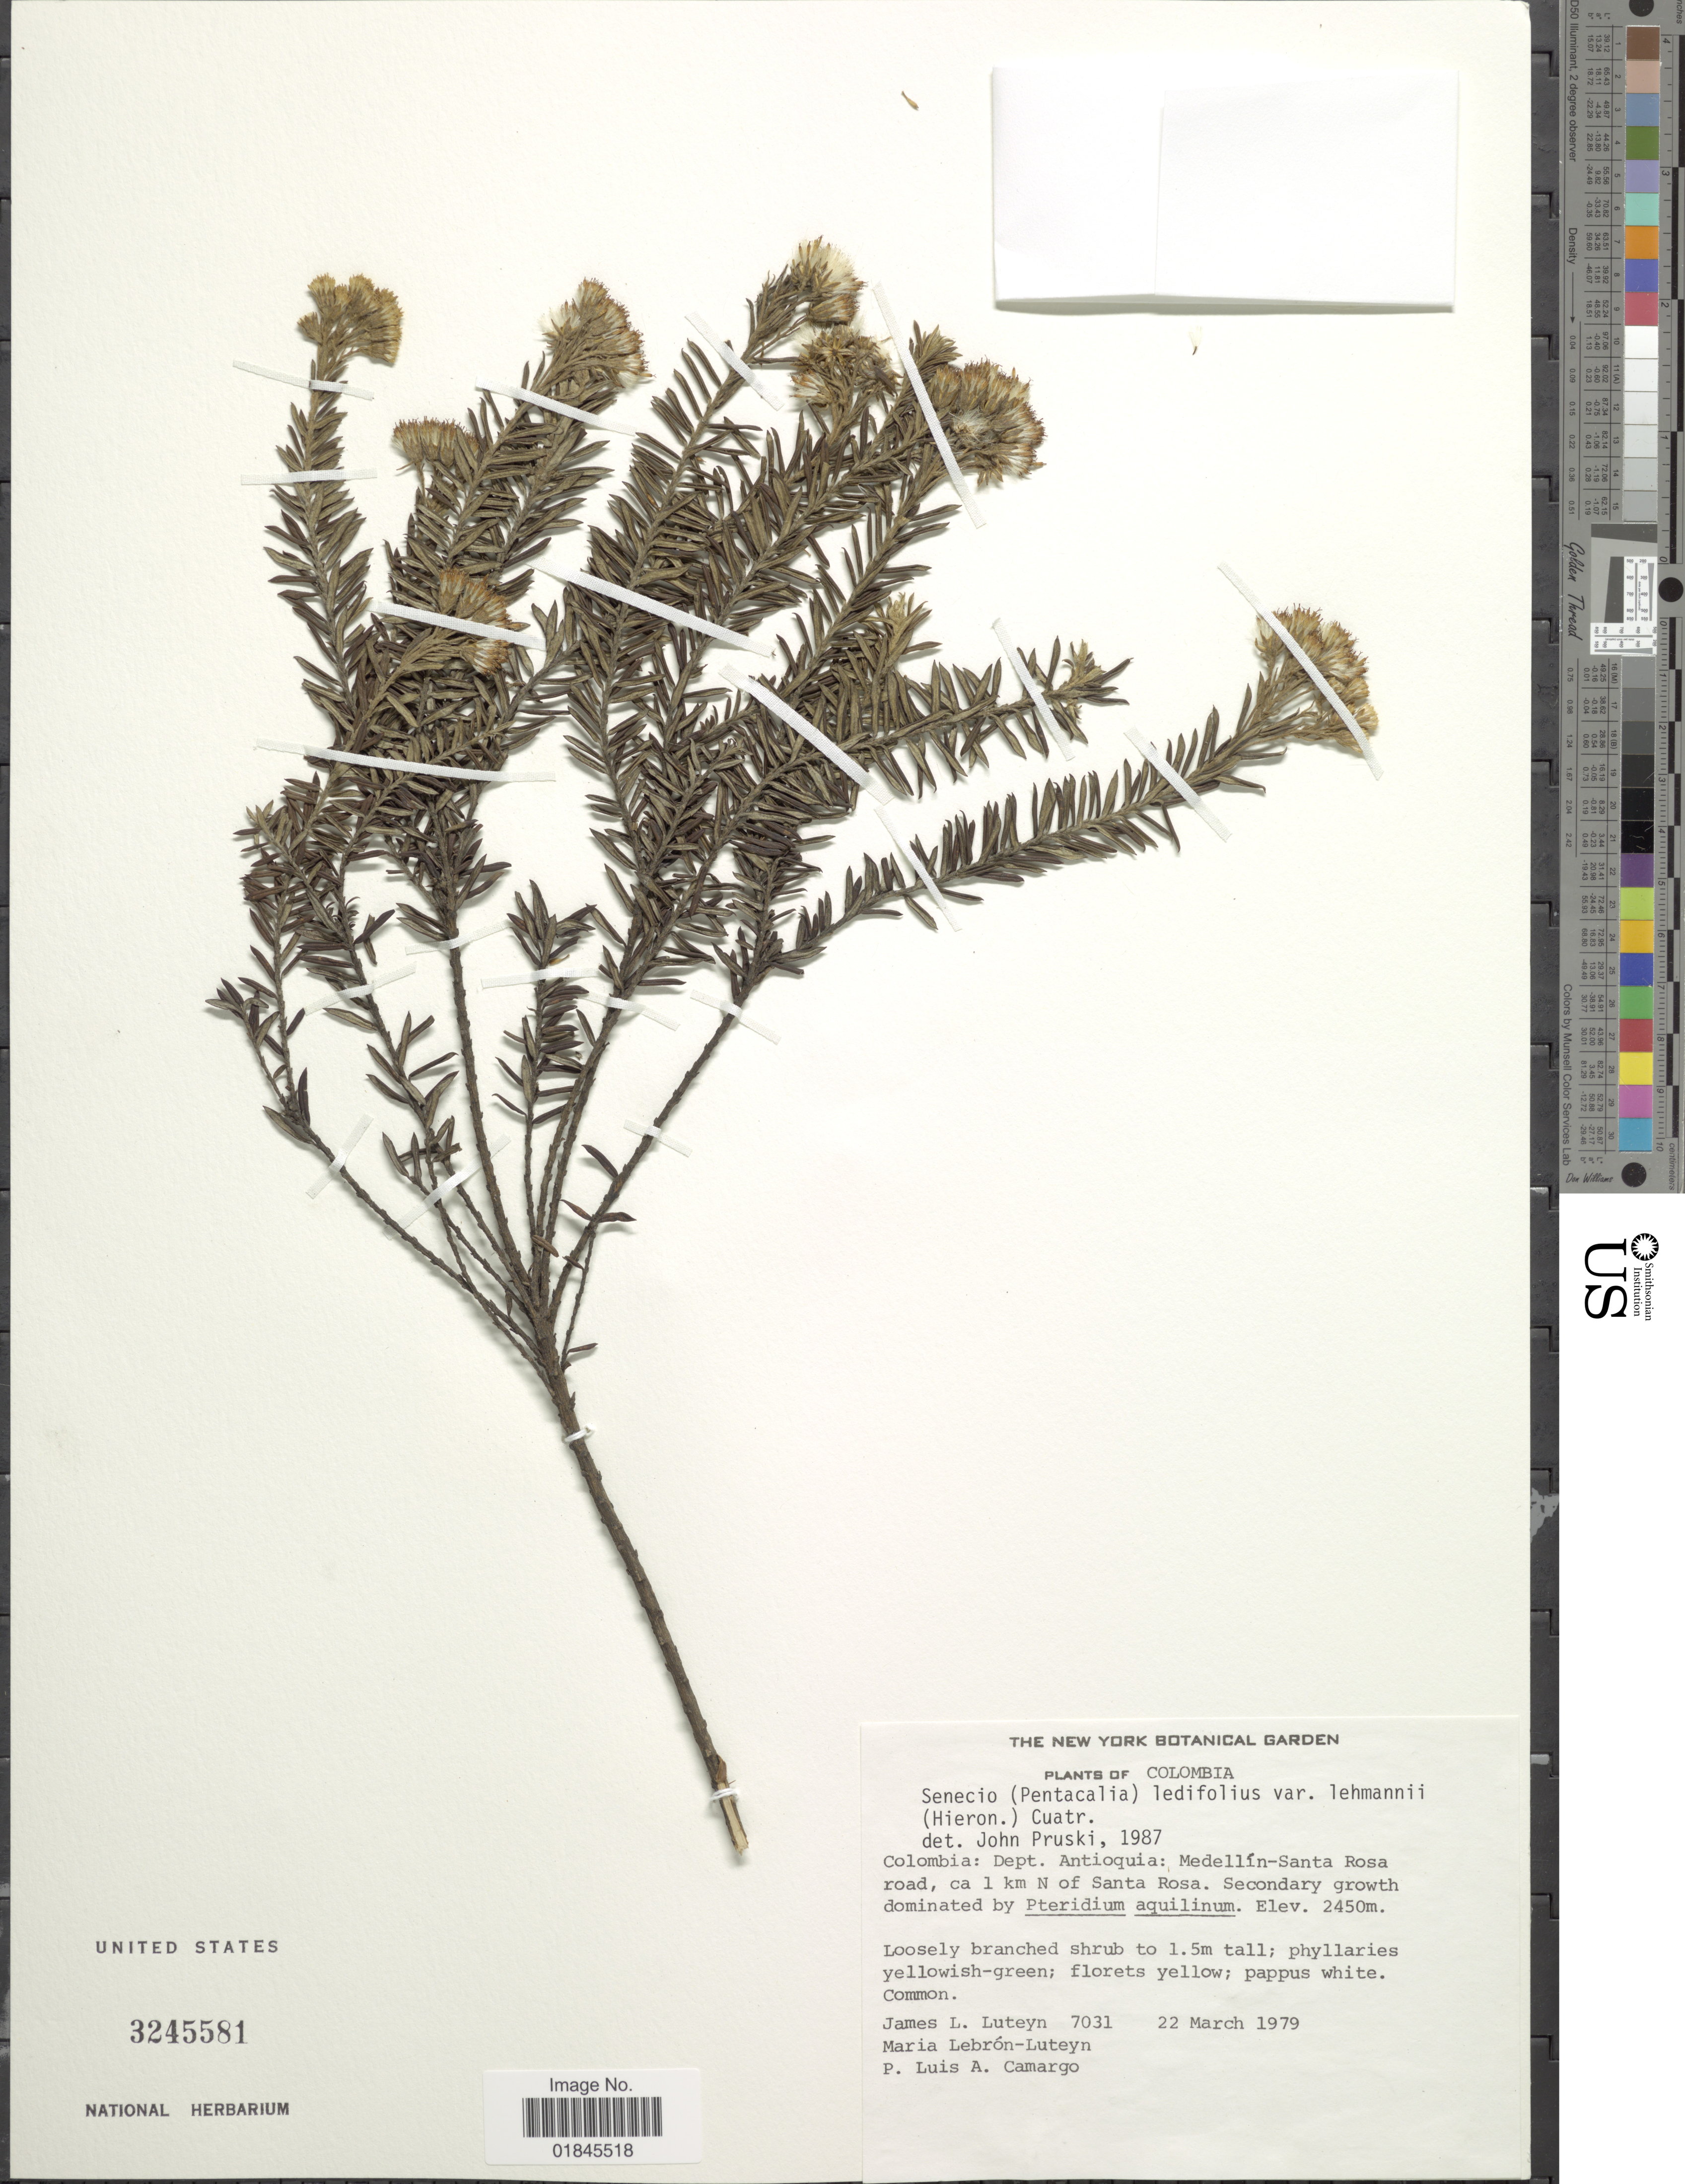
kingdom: Plantae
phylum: Tracheophyta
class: Magnoliopsida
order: Asterales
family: Asteraceae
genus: Pentacalia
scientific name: Pentacalia ledifolia subsp. lehmannii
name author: (Hieron.) Cuatrec.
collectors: J. L. Luteyn, M. L. Lebrón-Luteyn & L. A. Camargo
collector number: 7031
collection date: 1979-03-22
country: Colombia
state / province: Antioquia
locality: Colombia: Dept. Antioquia: Medellín-Santa Rosa road, ca 1 km N of Santa Rosa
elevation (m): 2450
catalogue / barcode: US 3245581